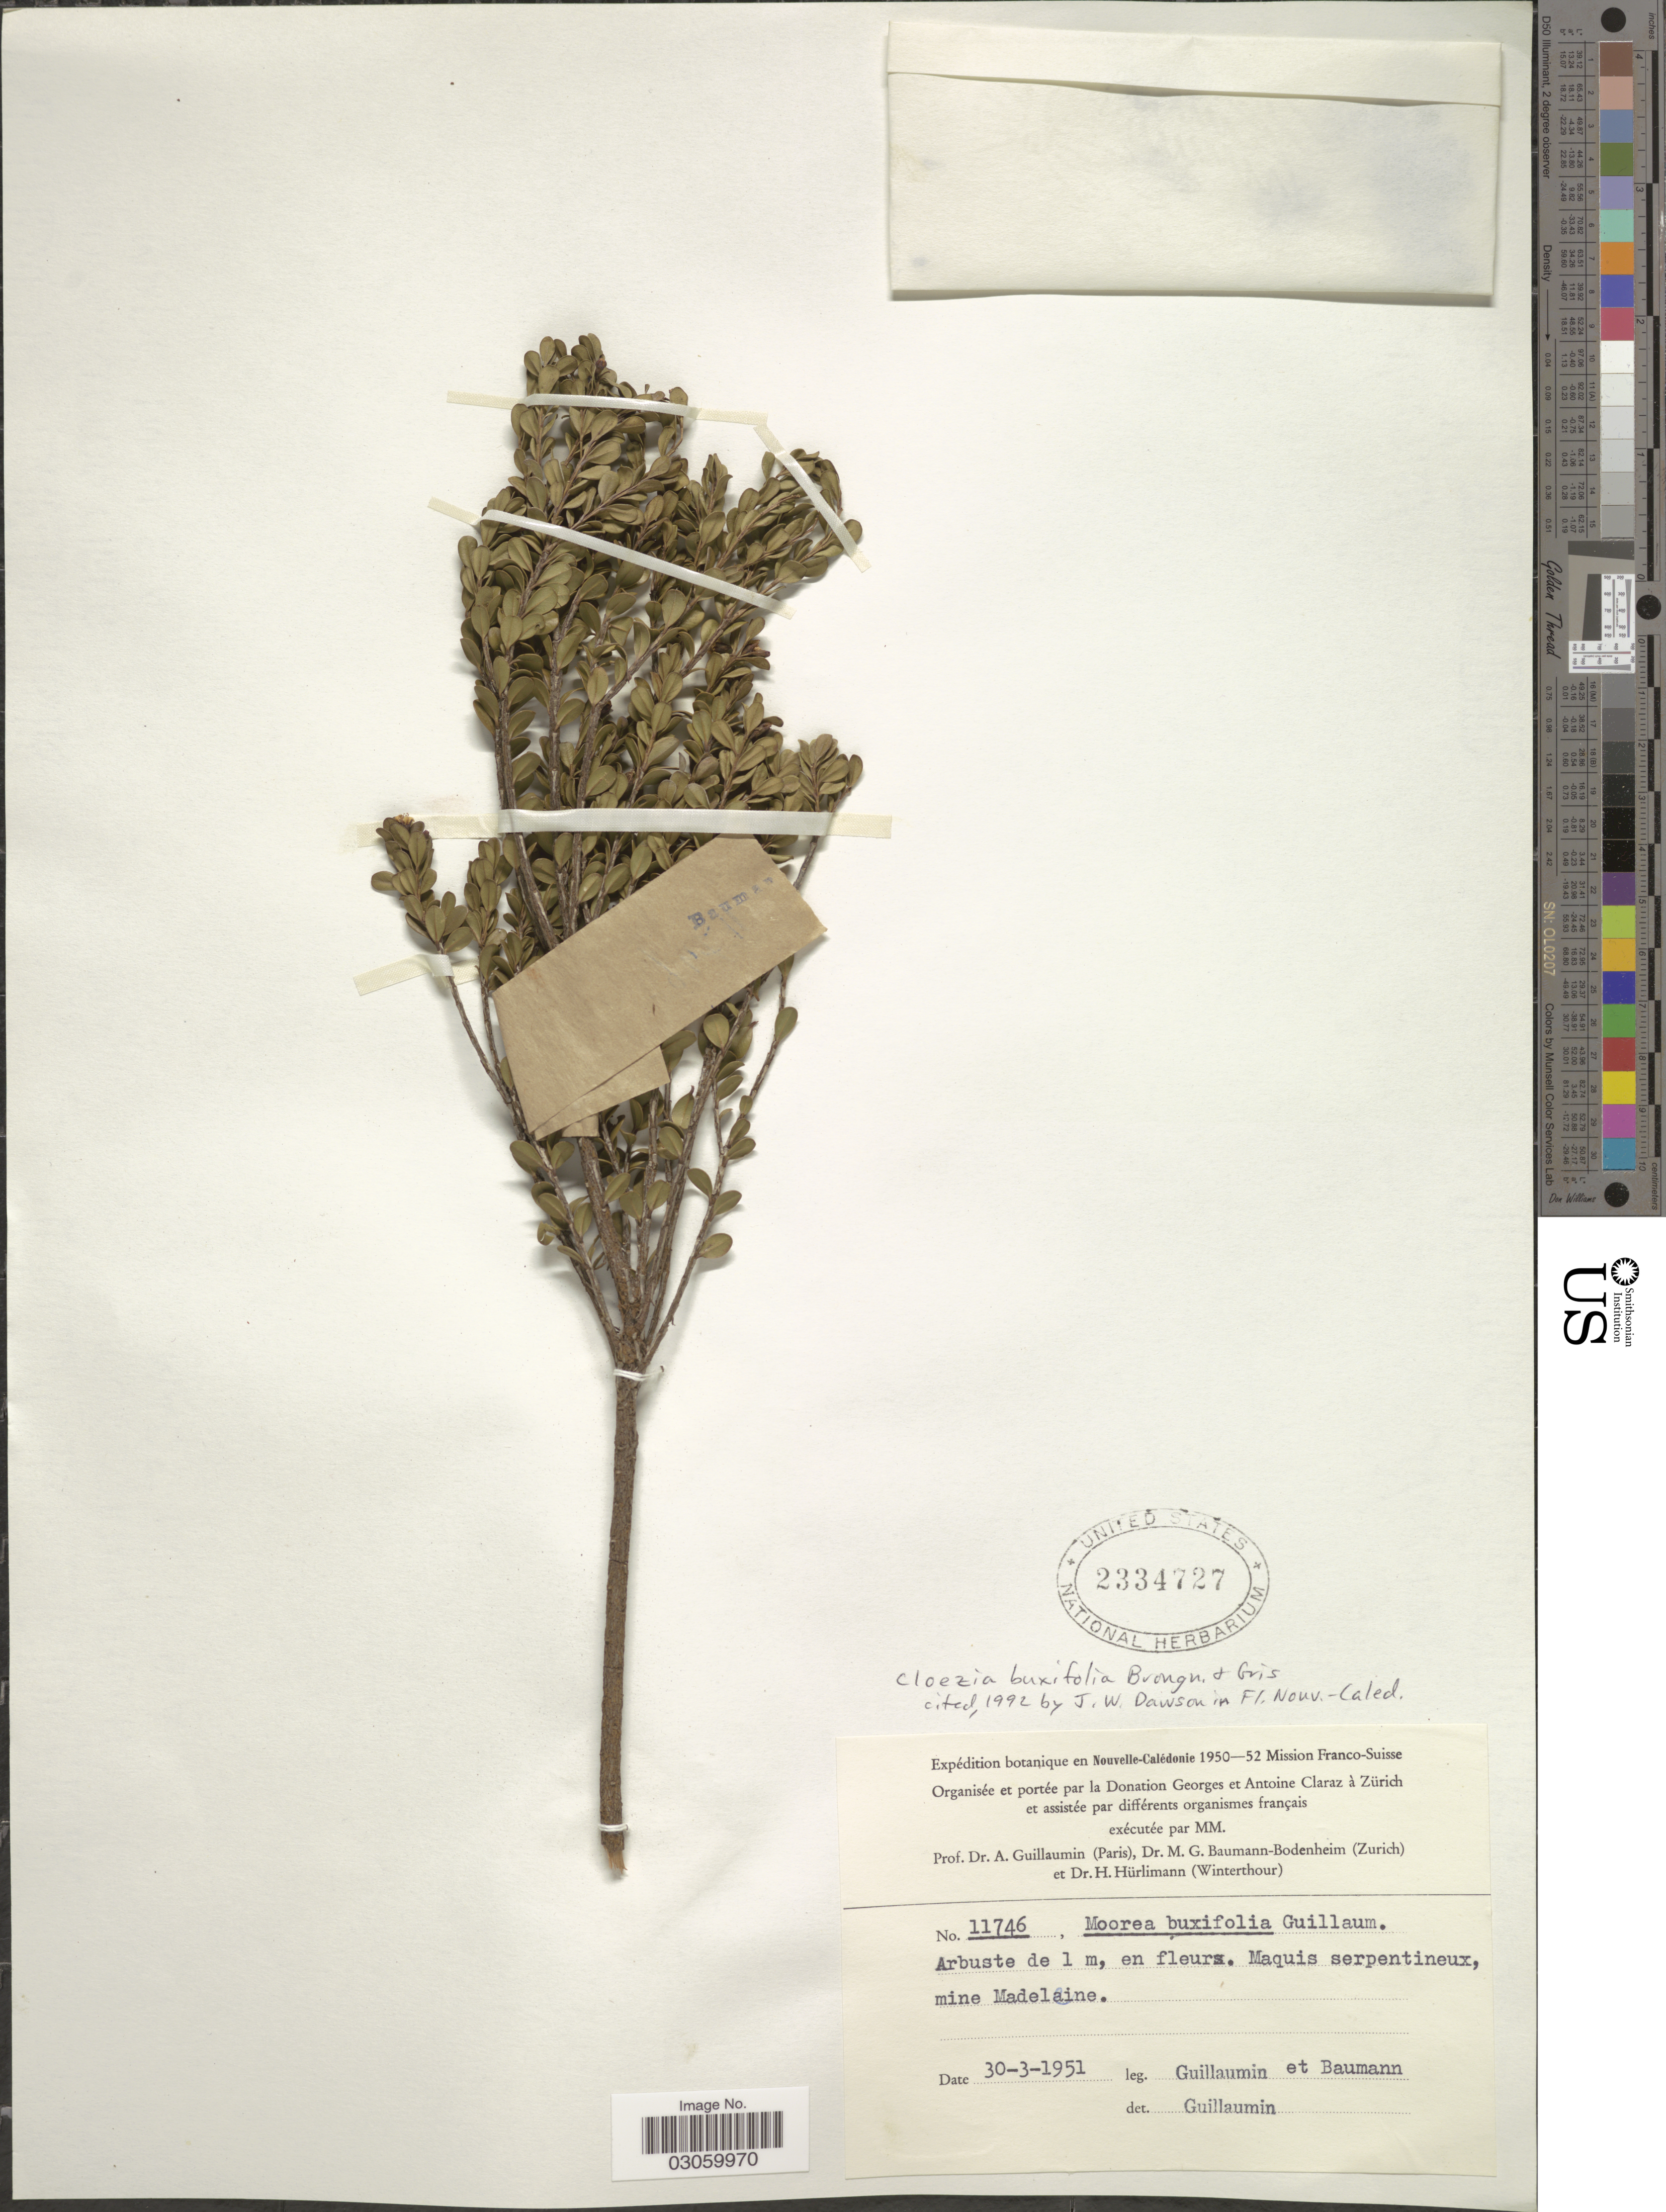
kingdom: Plantae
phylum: Tracheophyta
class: Magnoliopsida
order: Myrtales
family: Myrtaceae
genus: Cloezia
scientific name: Cloezia buxifolia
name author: Brongn. & Gris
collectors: A. Guillaumin & M. G. Baumann-Bodenheim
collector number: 11746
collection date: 1951-03-30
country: New Caledonia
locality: Nouvelle-Calédonie, Maquis serpentineux, mine Madelaine.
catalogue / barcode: US 2334727